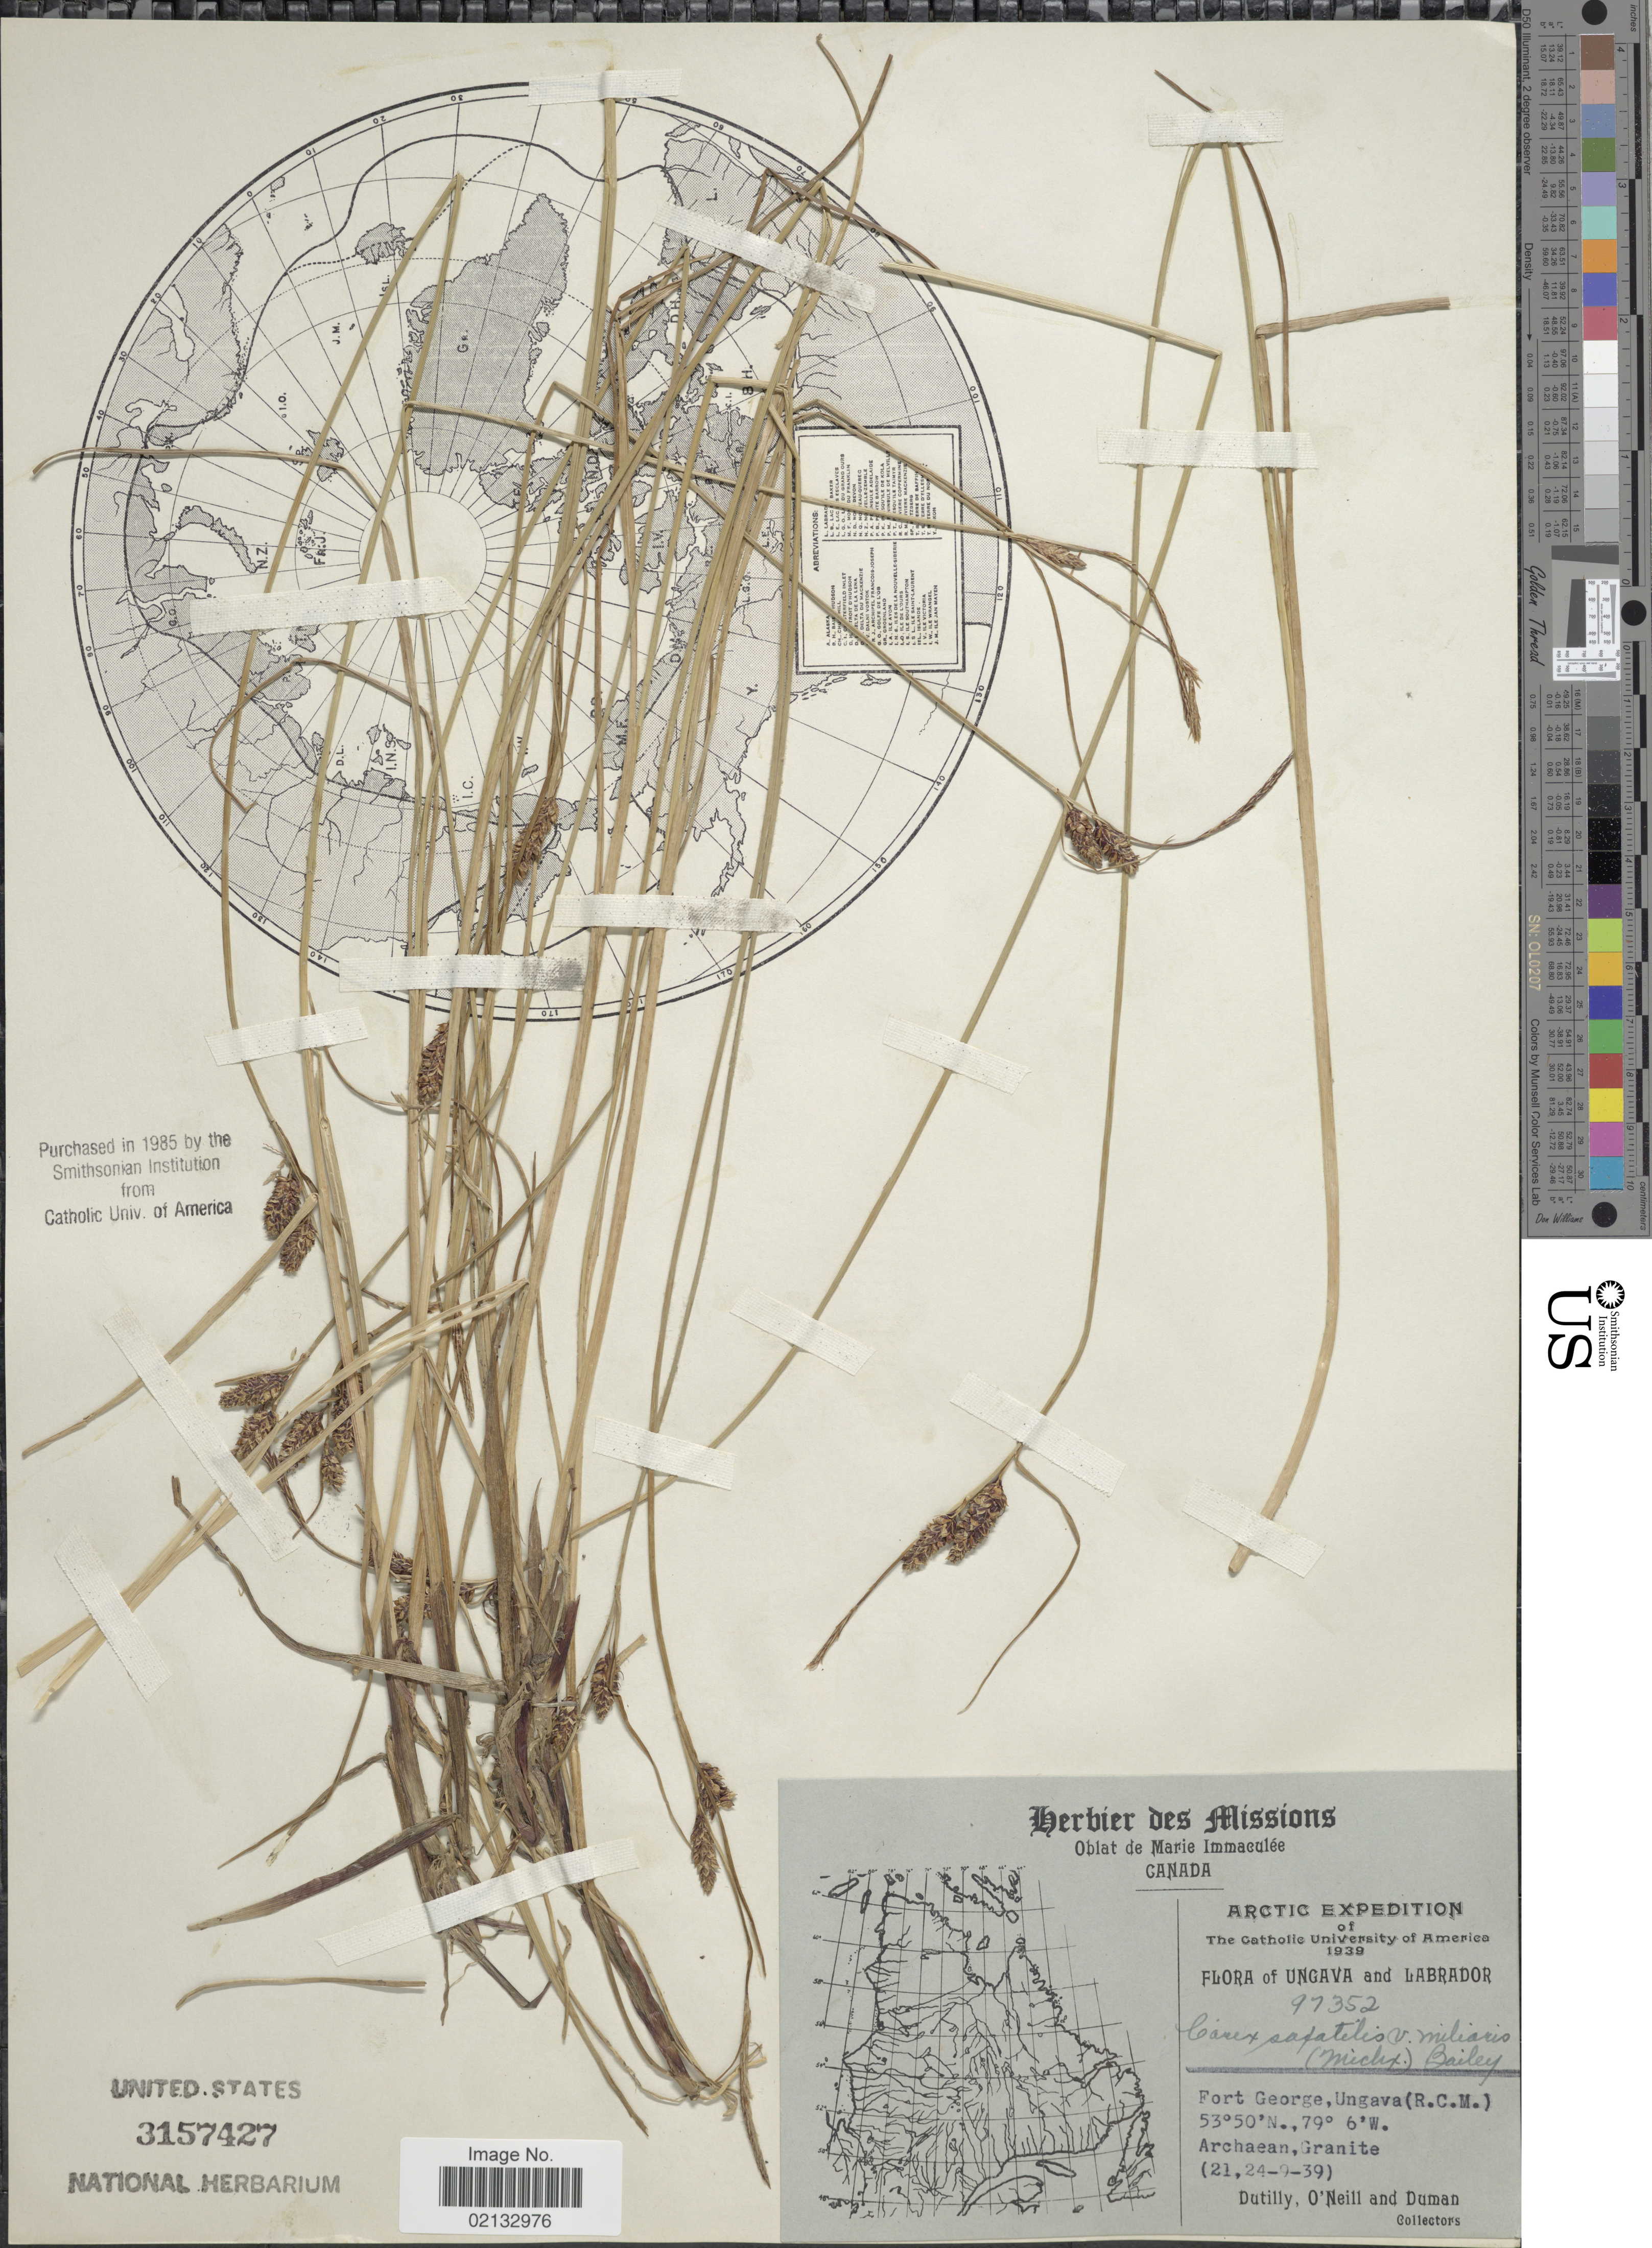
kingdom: Plantae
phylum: Tracheophyta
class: Liliopsida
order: Poales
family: Cyperaceae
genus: Carex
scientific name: Carex saxatilis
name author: L.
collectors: -. Dutilly, O' Neill & -. Duman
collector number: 97352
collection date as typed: Transcribed d/m/y: 21/9/39 to 24/9/39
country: Canada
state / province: Ontario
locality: Arctic. Fort George, Ungava (R.C.M.)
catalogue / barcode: US 3157427